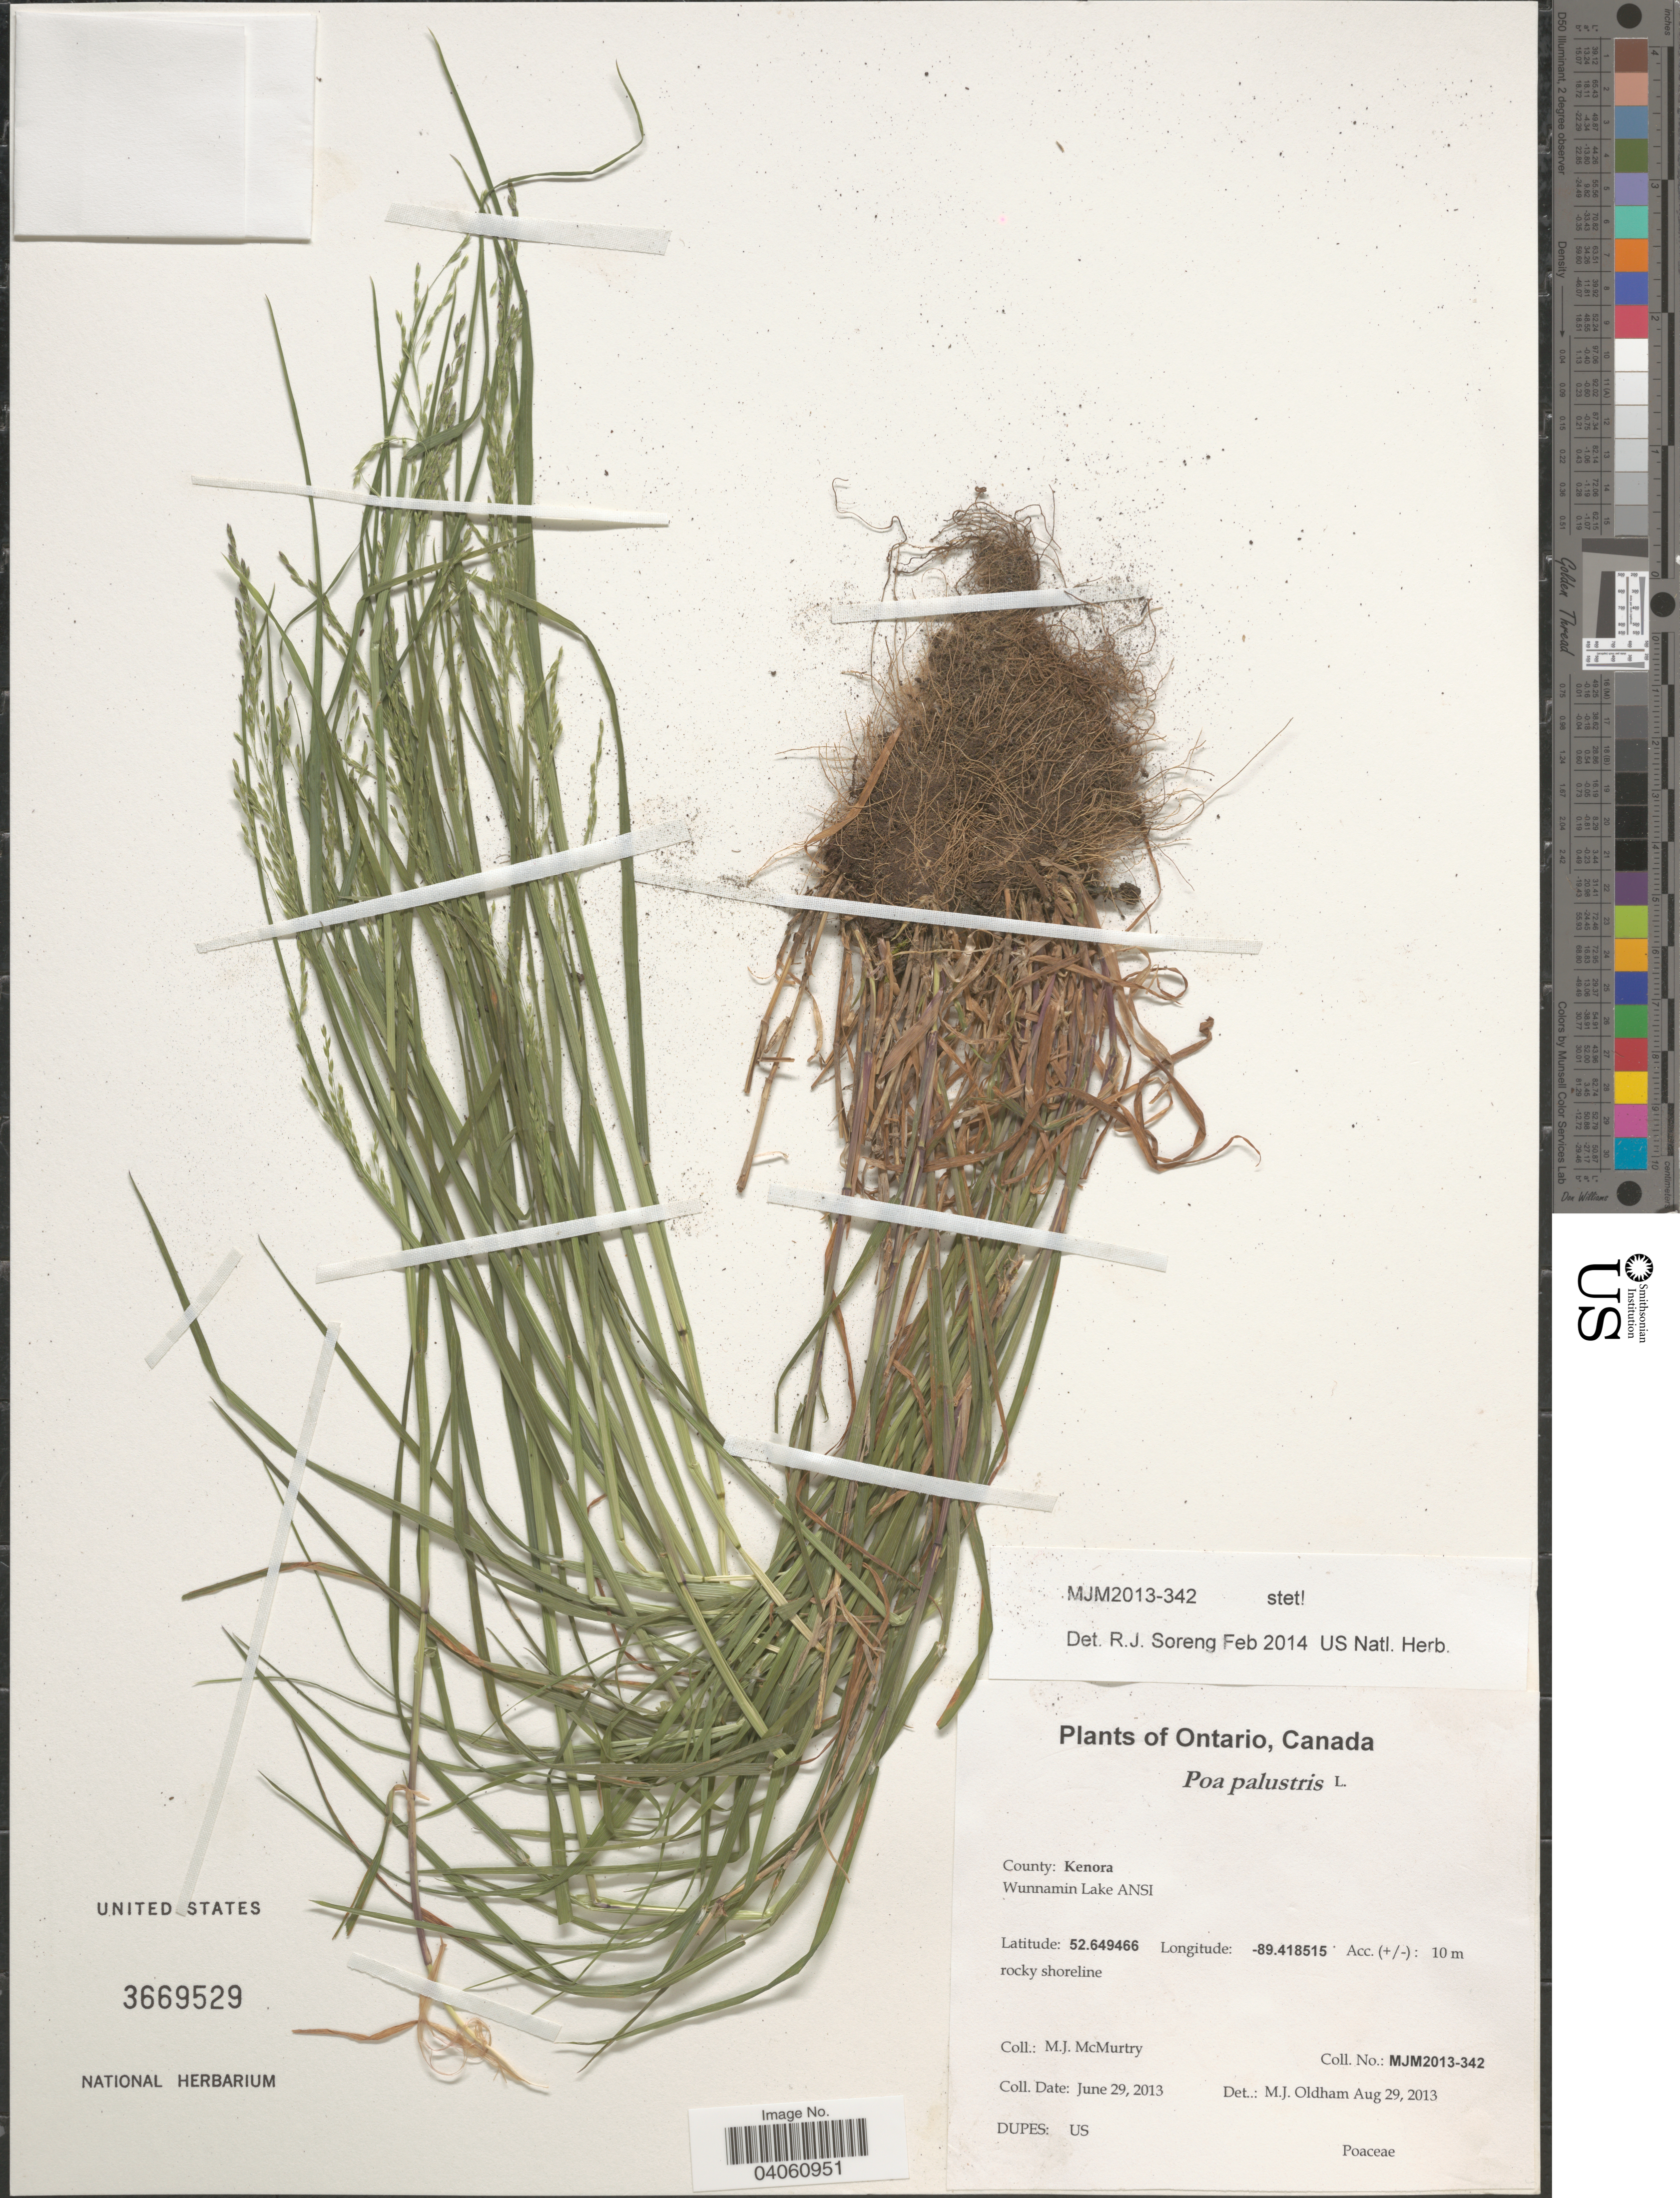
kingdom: Plantae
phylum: Tracheophyta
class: Liliopsida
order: Poales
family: Poaceae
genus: Poa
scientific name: Poa palustris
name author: L.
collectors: M. McMurtry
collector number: MJM2013-342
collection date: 2013-06-29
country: Canada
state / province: Ontario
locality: County: Kenora. Wunnamin Lake ANSI.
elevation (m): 10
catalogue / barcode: US 3669529